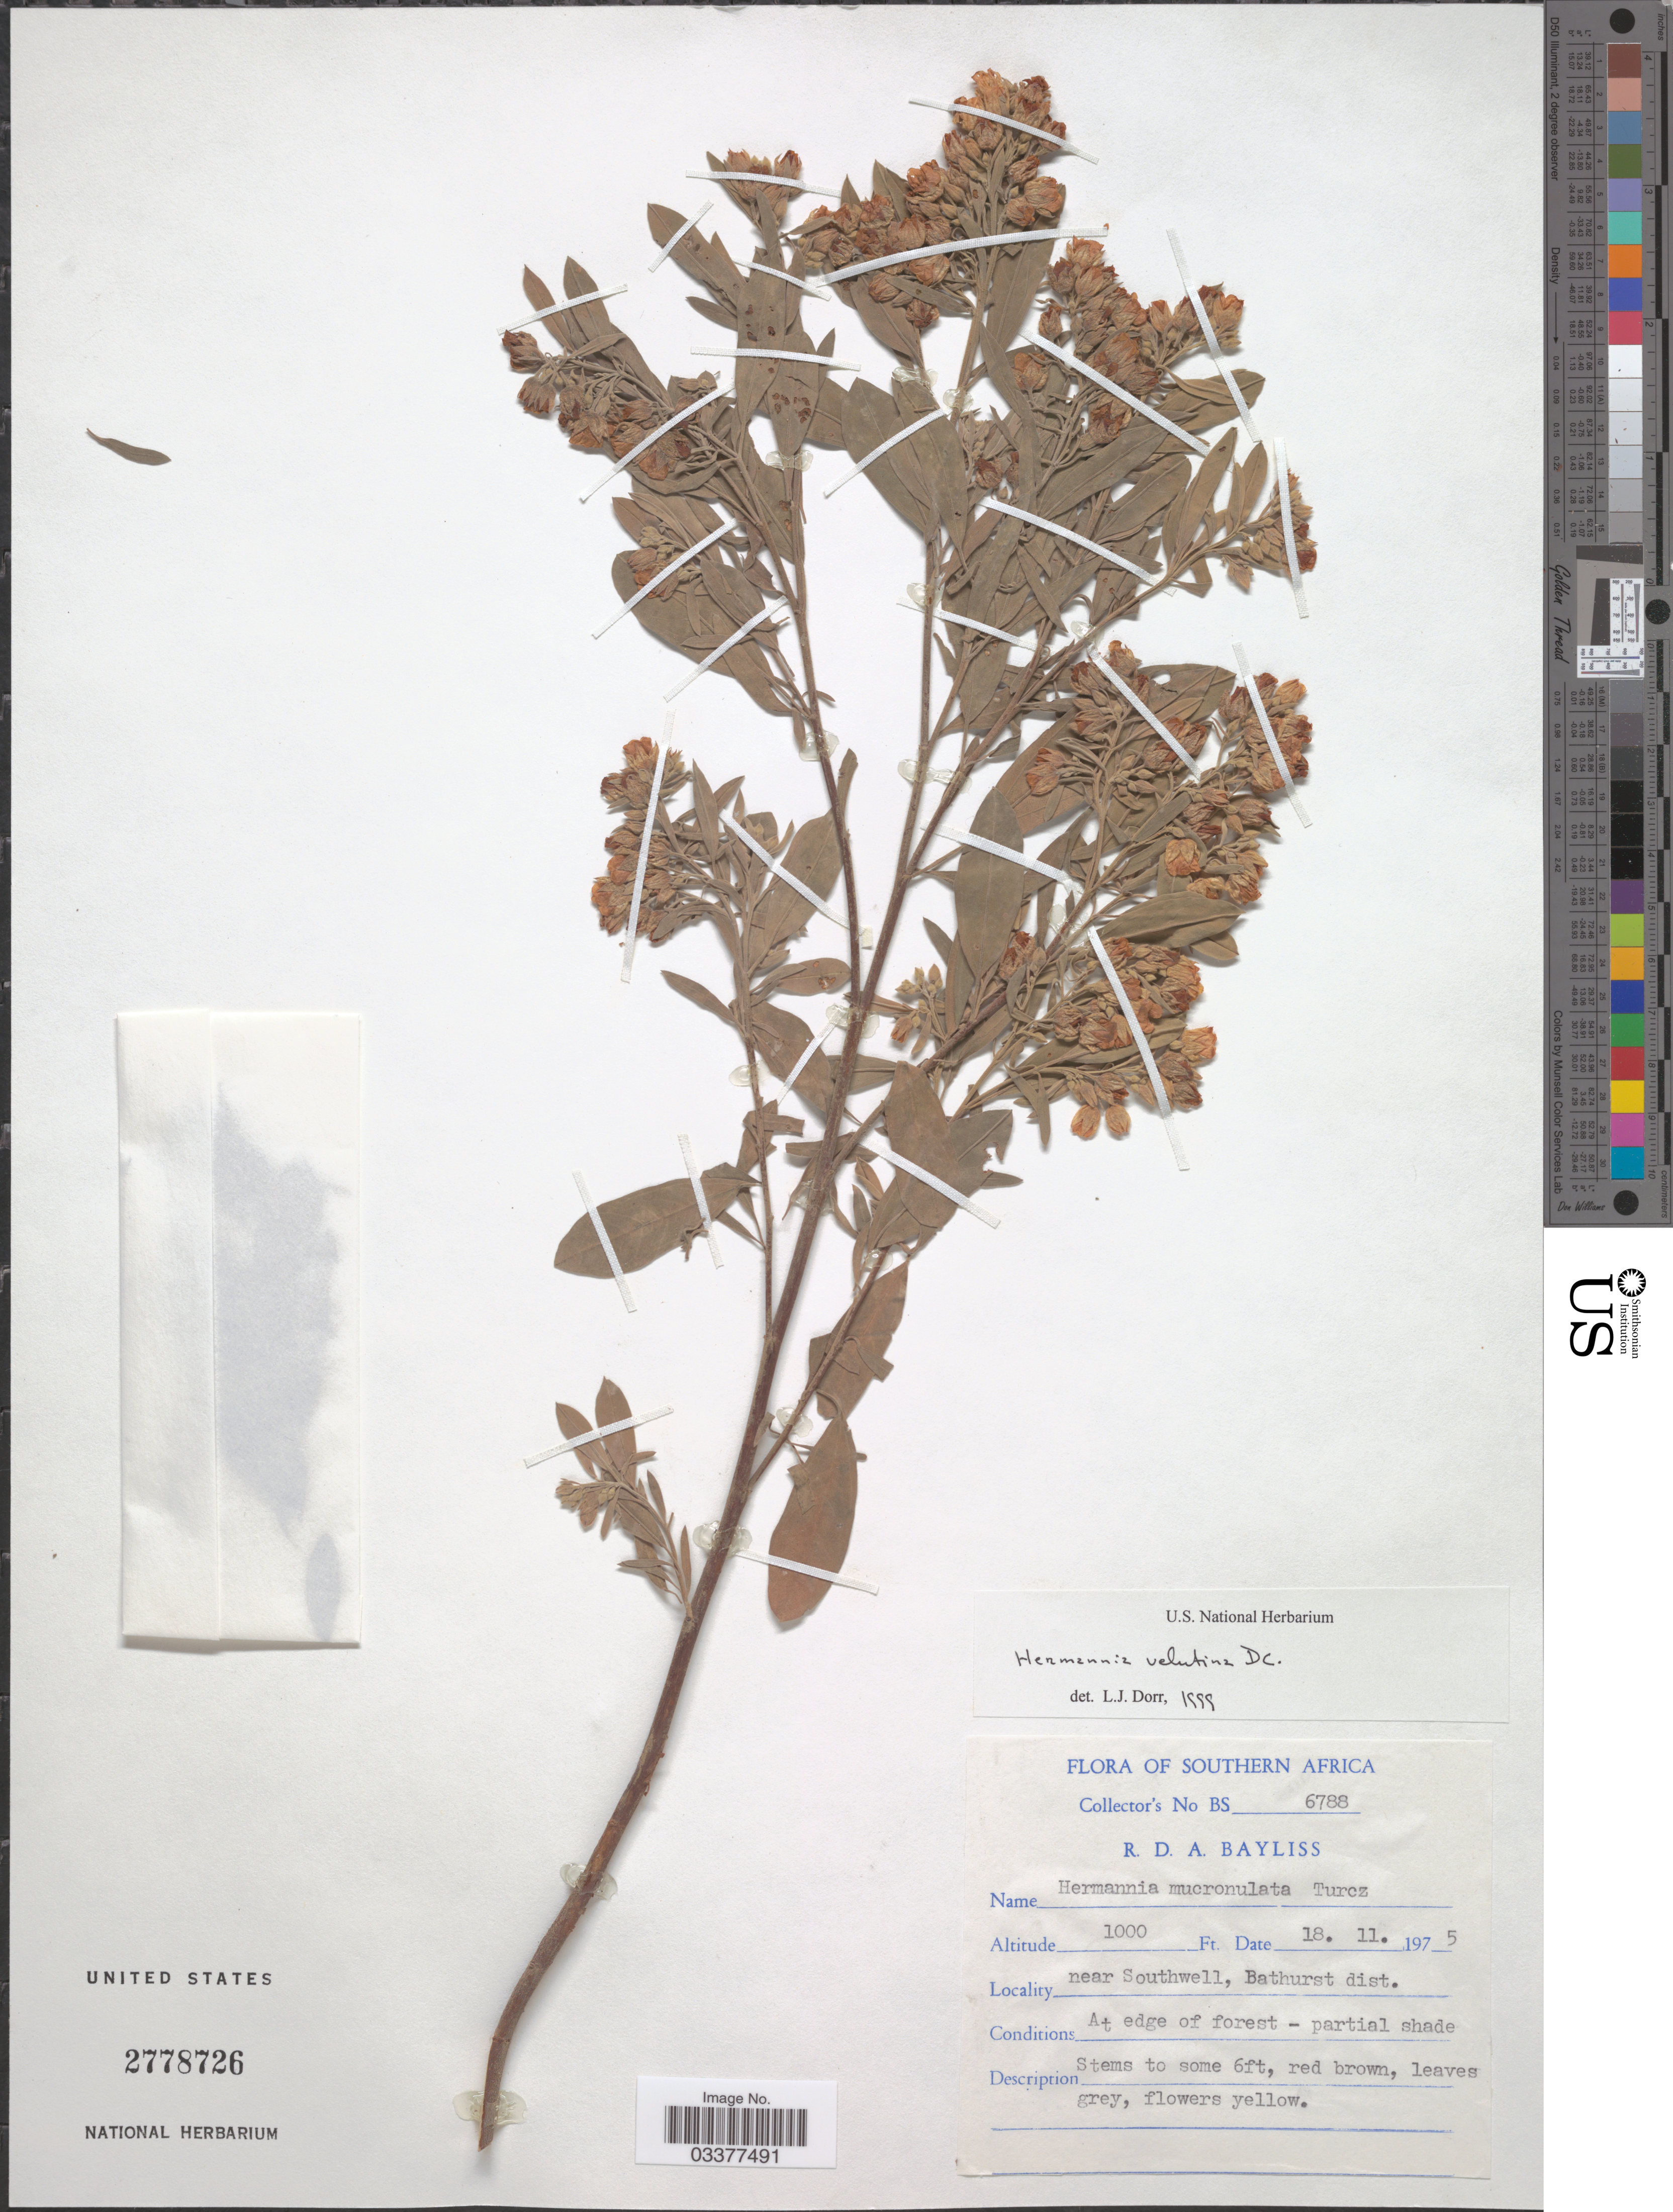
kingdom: Plantae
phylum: Tracheophyta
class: Magnoliopsida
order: Malvales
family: Malvaceae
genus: Hermannia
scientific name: Hermannia velutina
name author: DC.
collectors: R. Bayliss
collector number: BS 6788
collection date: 1975-11-18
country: South Africa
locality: Southern Africa. Near Southwell, Bathurst dist.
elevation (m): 305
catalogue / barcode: US 2778726